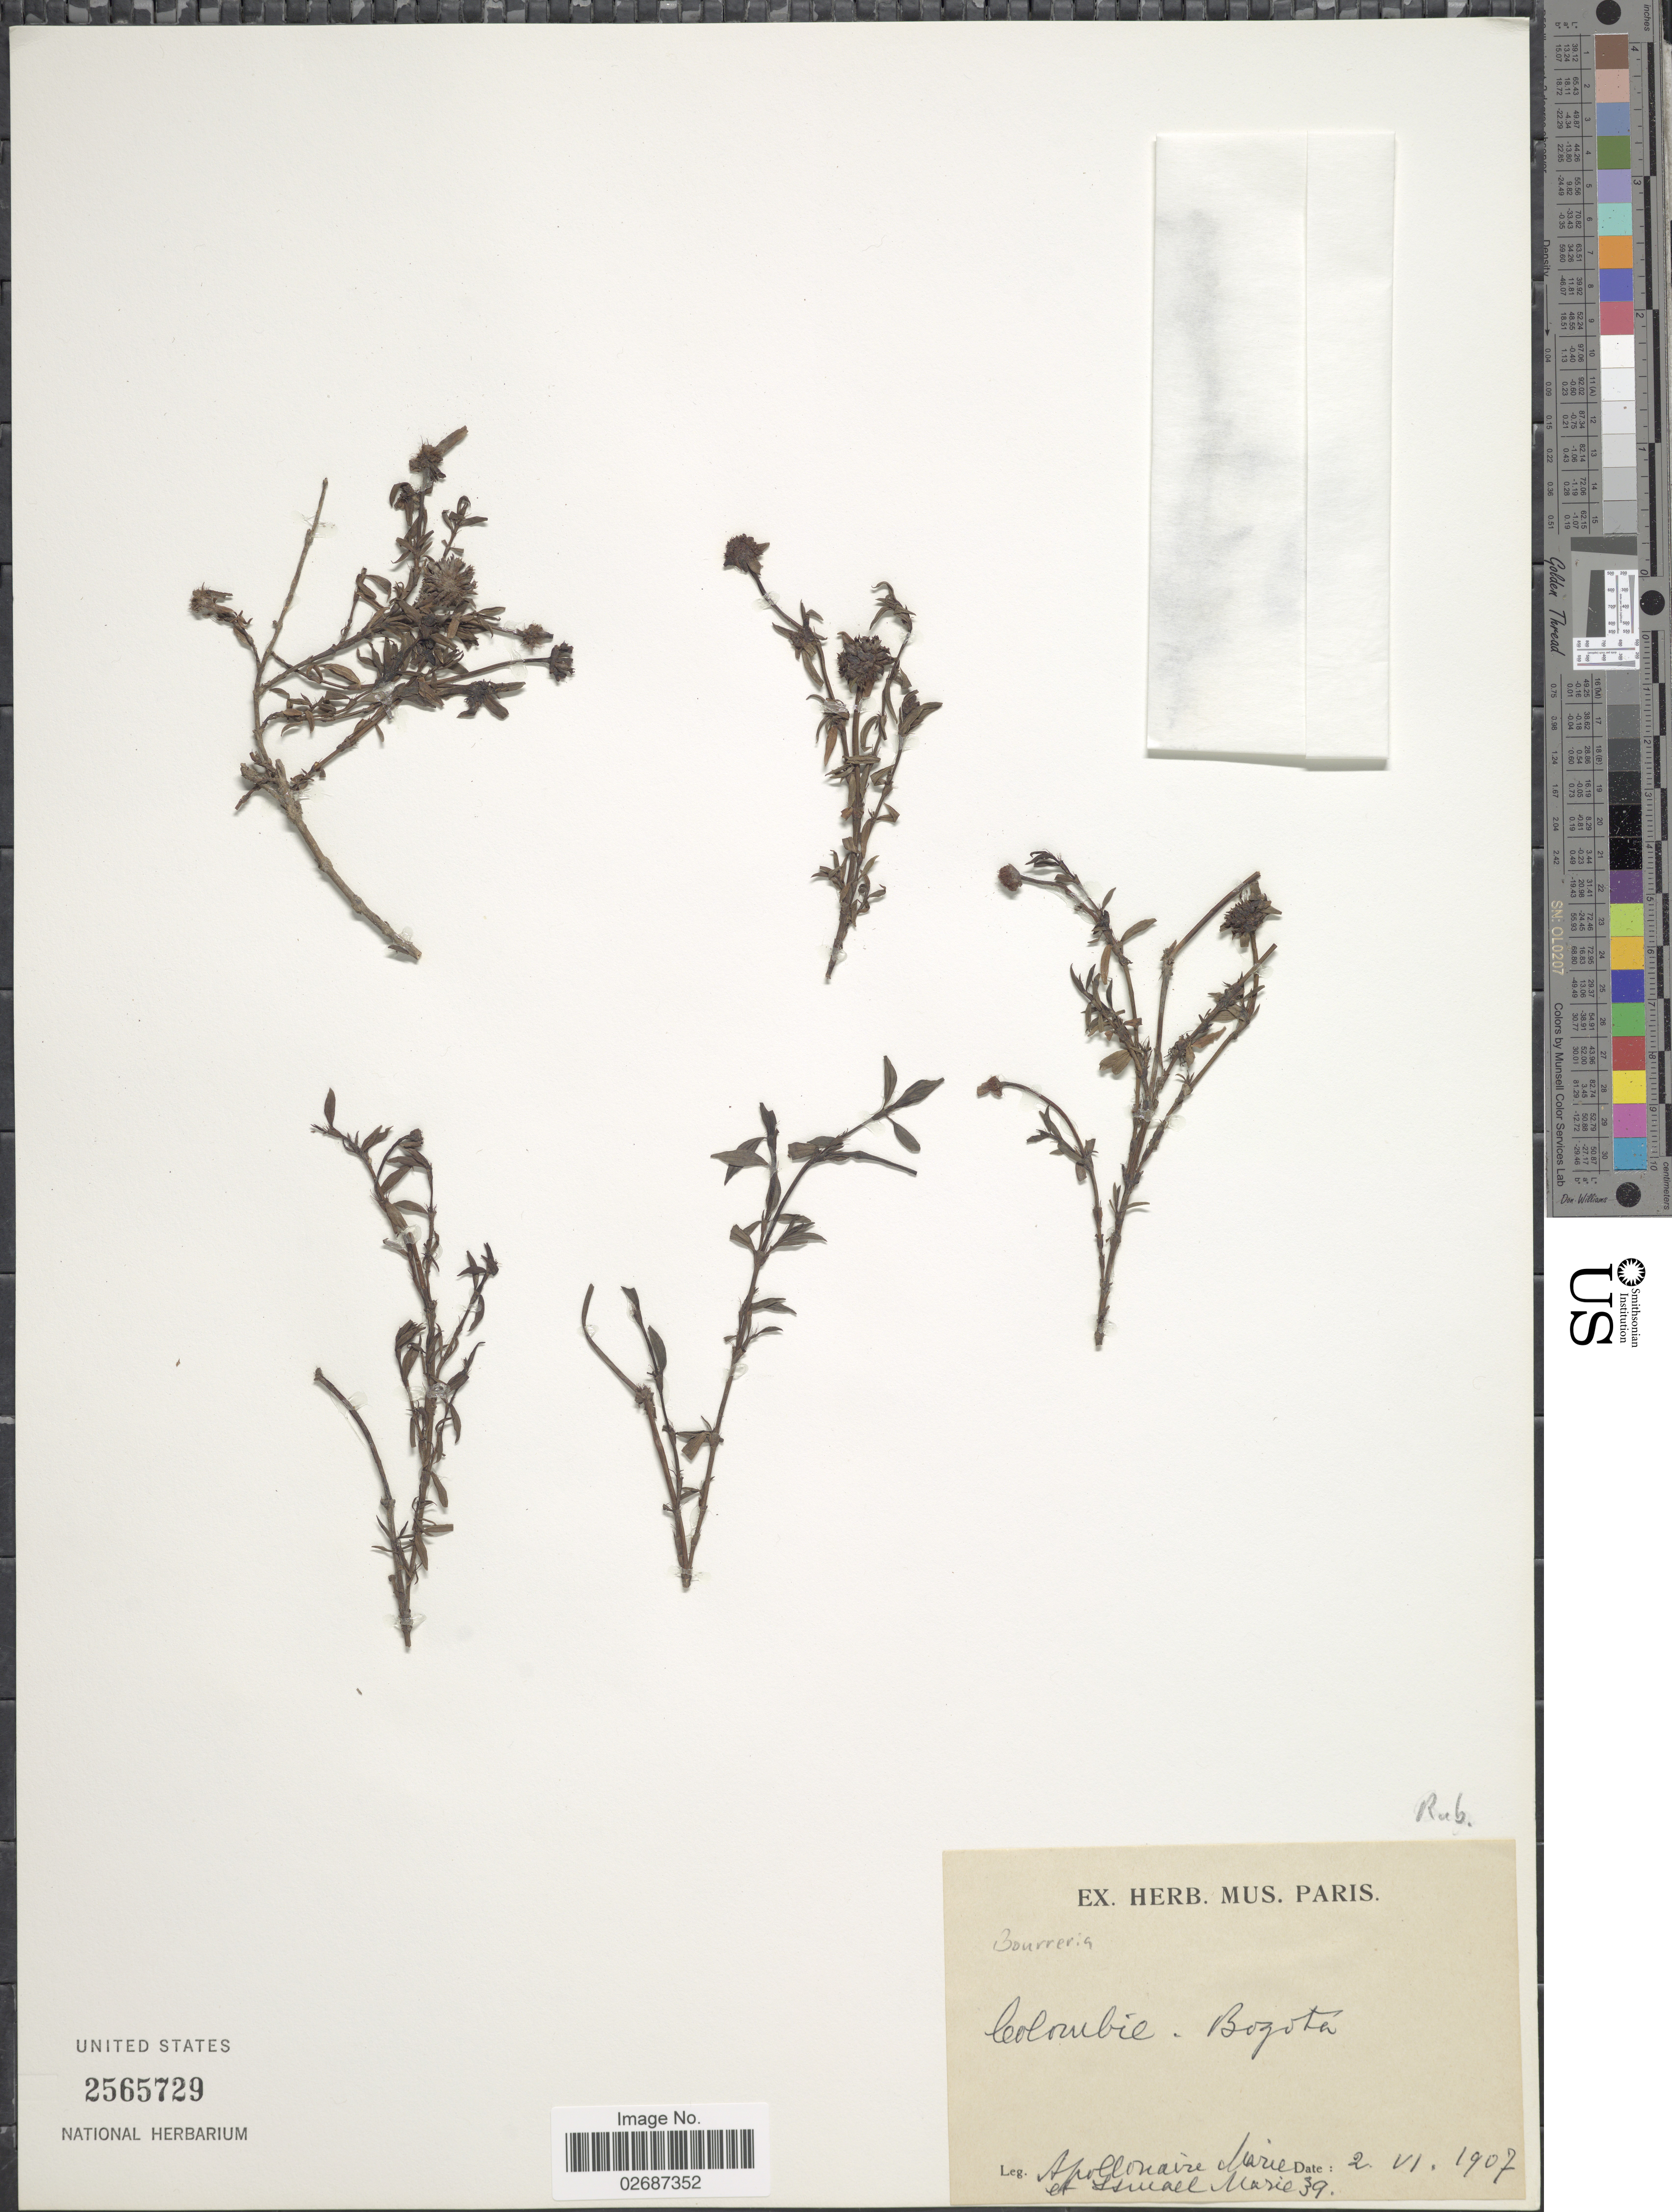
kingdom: Plantae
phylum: Tracheophyta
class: Magnoliopsida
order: Gentianales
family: Rubiaceae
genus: Borreria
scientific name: Borreria sp.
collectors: A. Marie & I. Marie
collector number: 39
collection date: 1907-06-02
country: Colombia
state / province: Bogota D.C.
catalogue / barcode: US 2565729